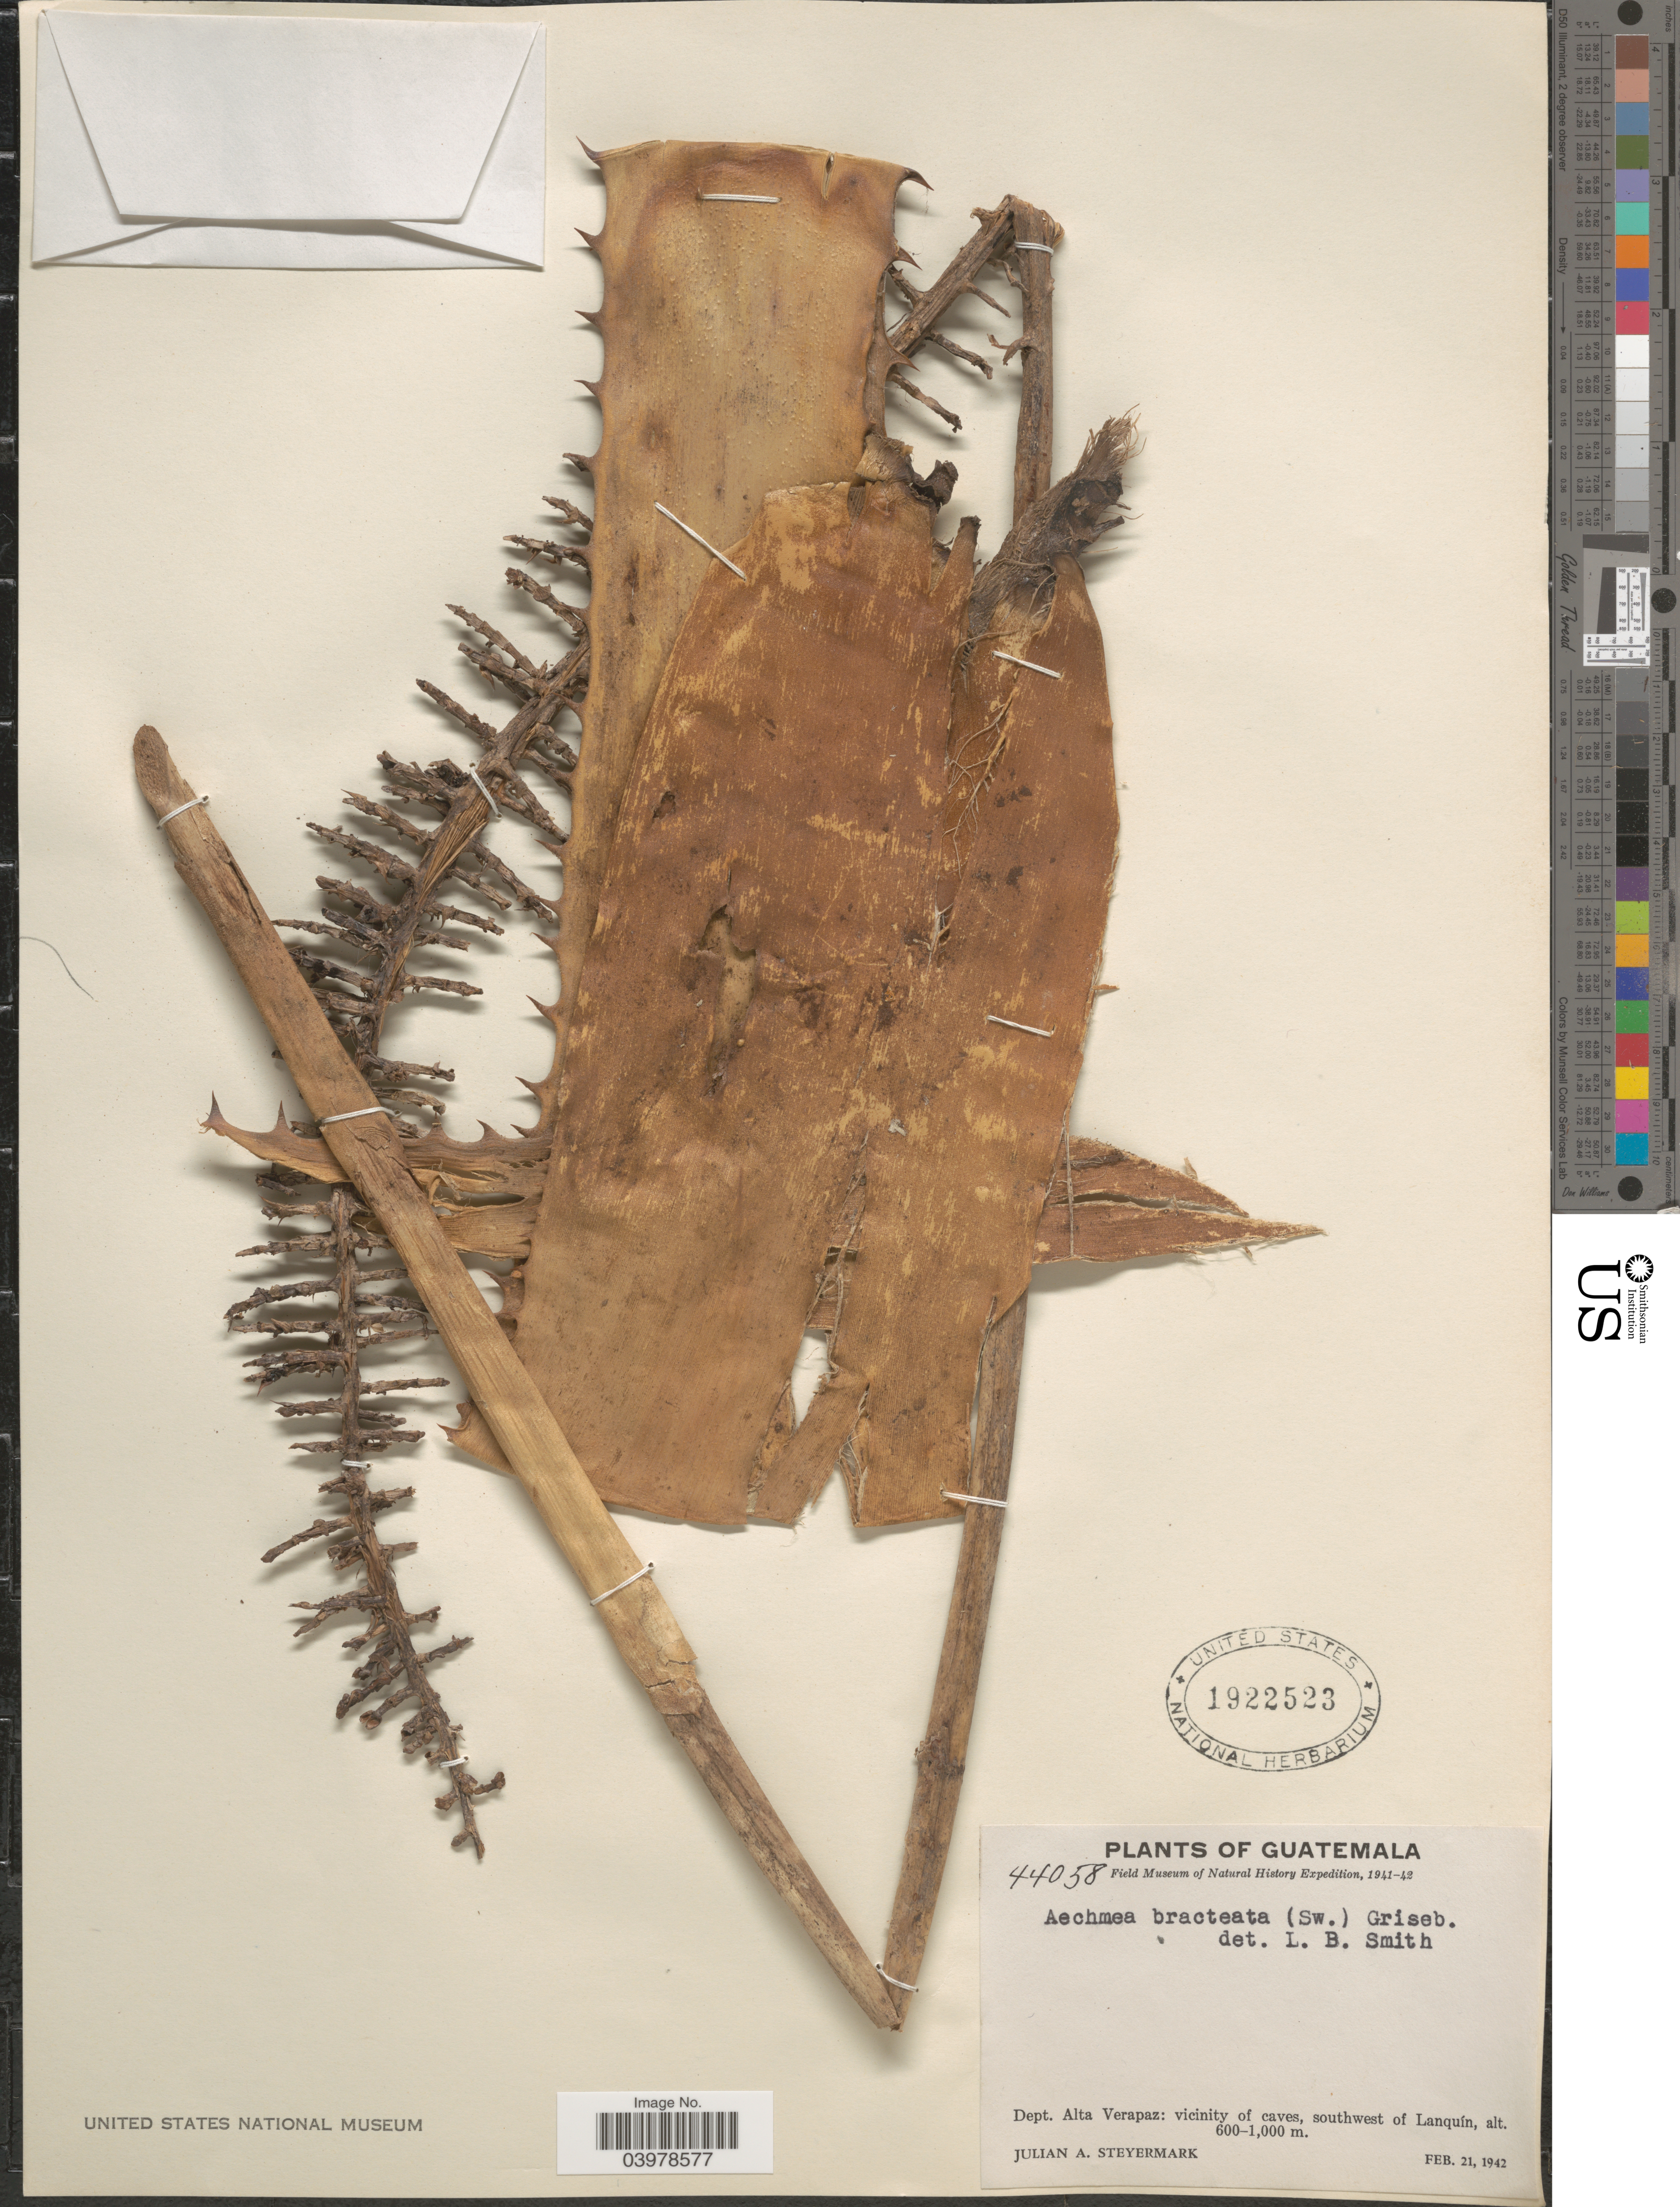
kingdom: Plantae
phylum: Tracheophyta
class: Liliopsida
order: Poales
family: Bromeliaceae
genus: Aechmea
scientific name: Aechmea bracteata var. bracteata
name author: (Sw.) Griseb.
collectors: J. Steyermark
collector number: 44058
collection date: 1942-02-21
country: Guatemala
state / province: Alta Verapaz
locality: Dept. Alta Verapaz: vicinity of caves, southwest of Lanquín.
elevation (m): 600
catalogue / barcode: US 1922523